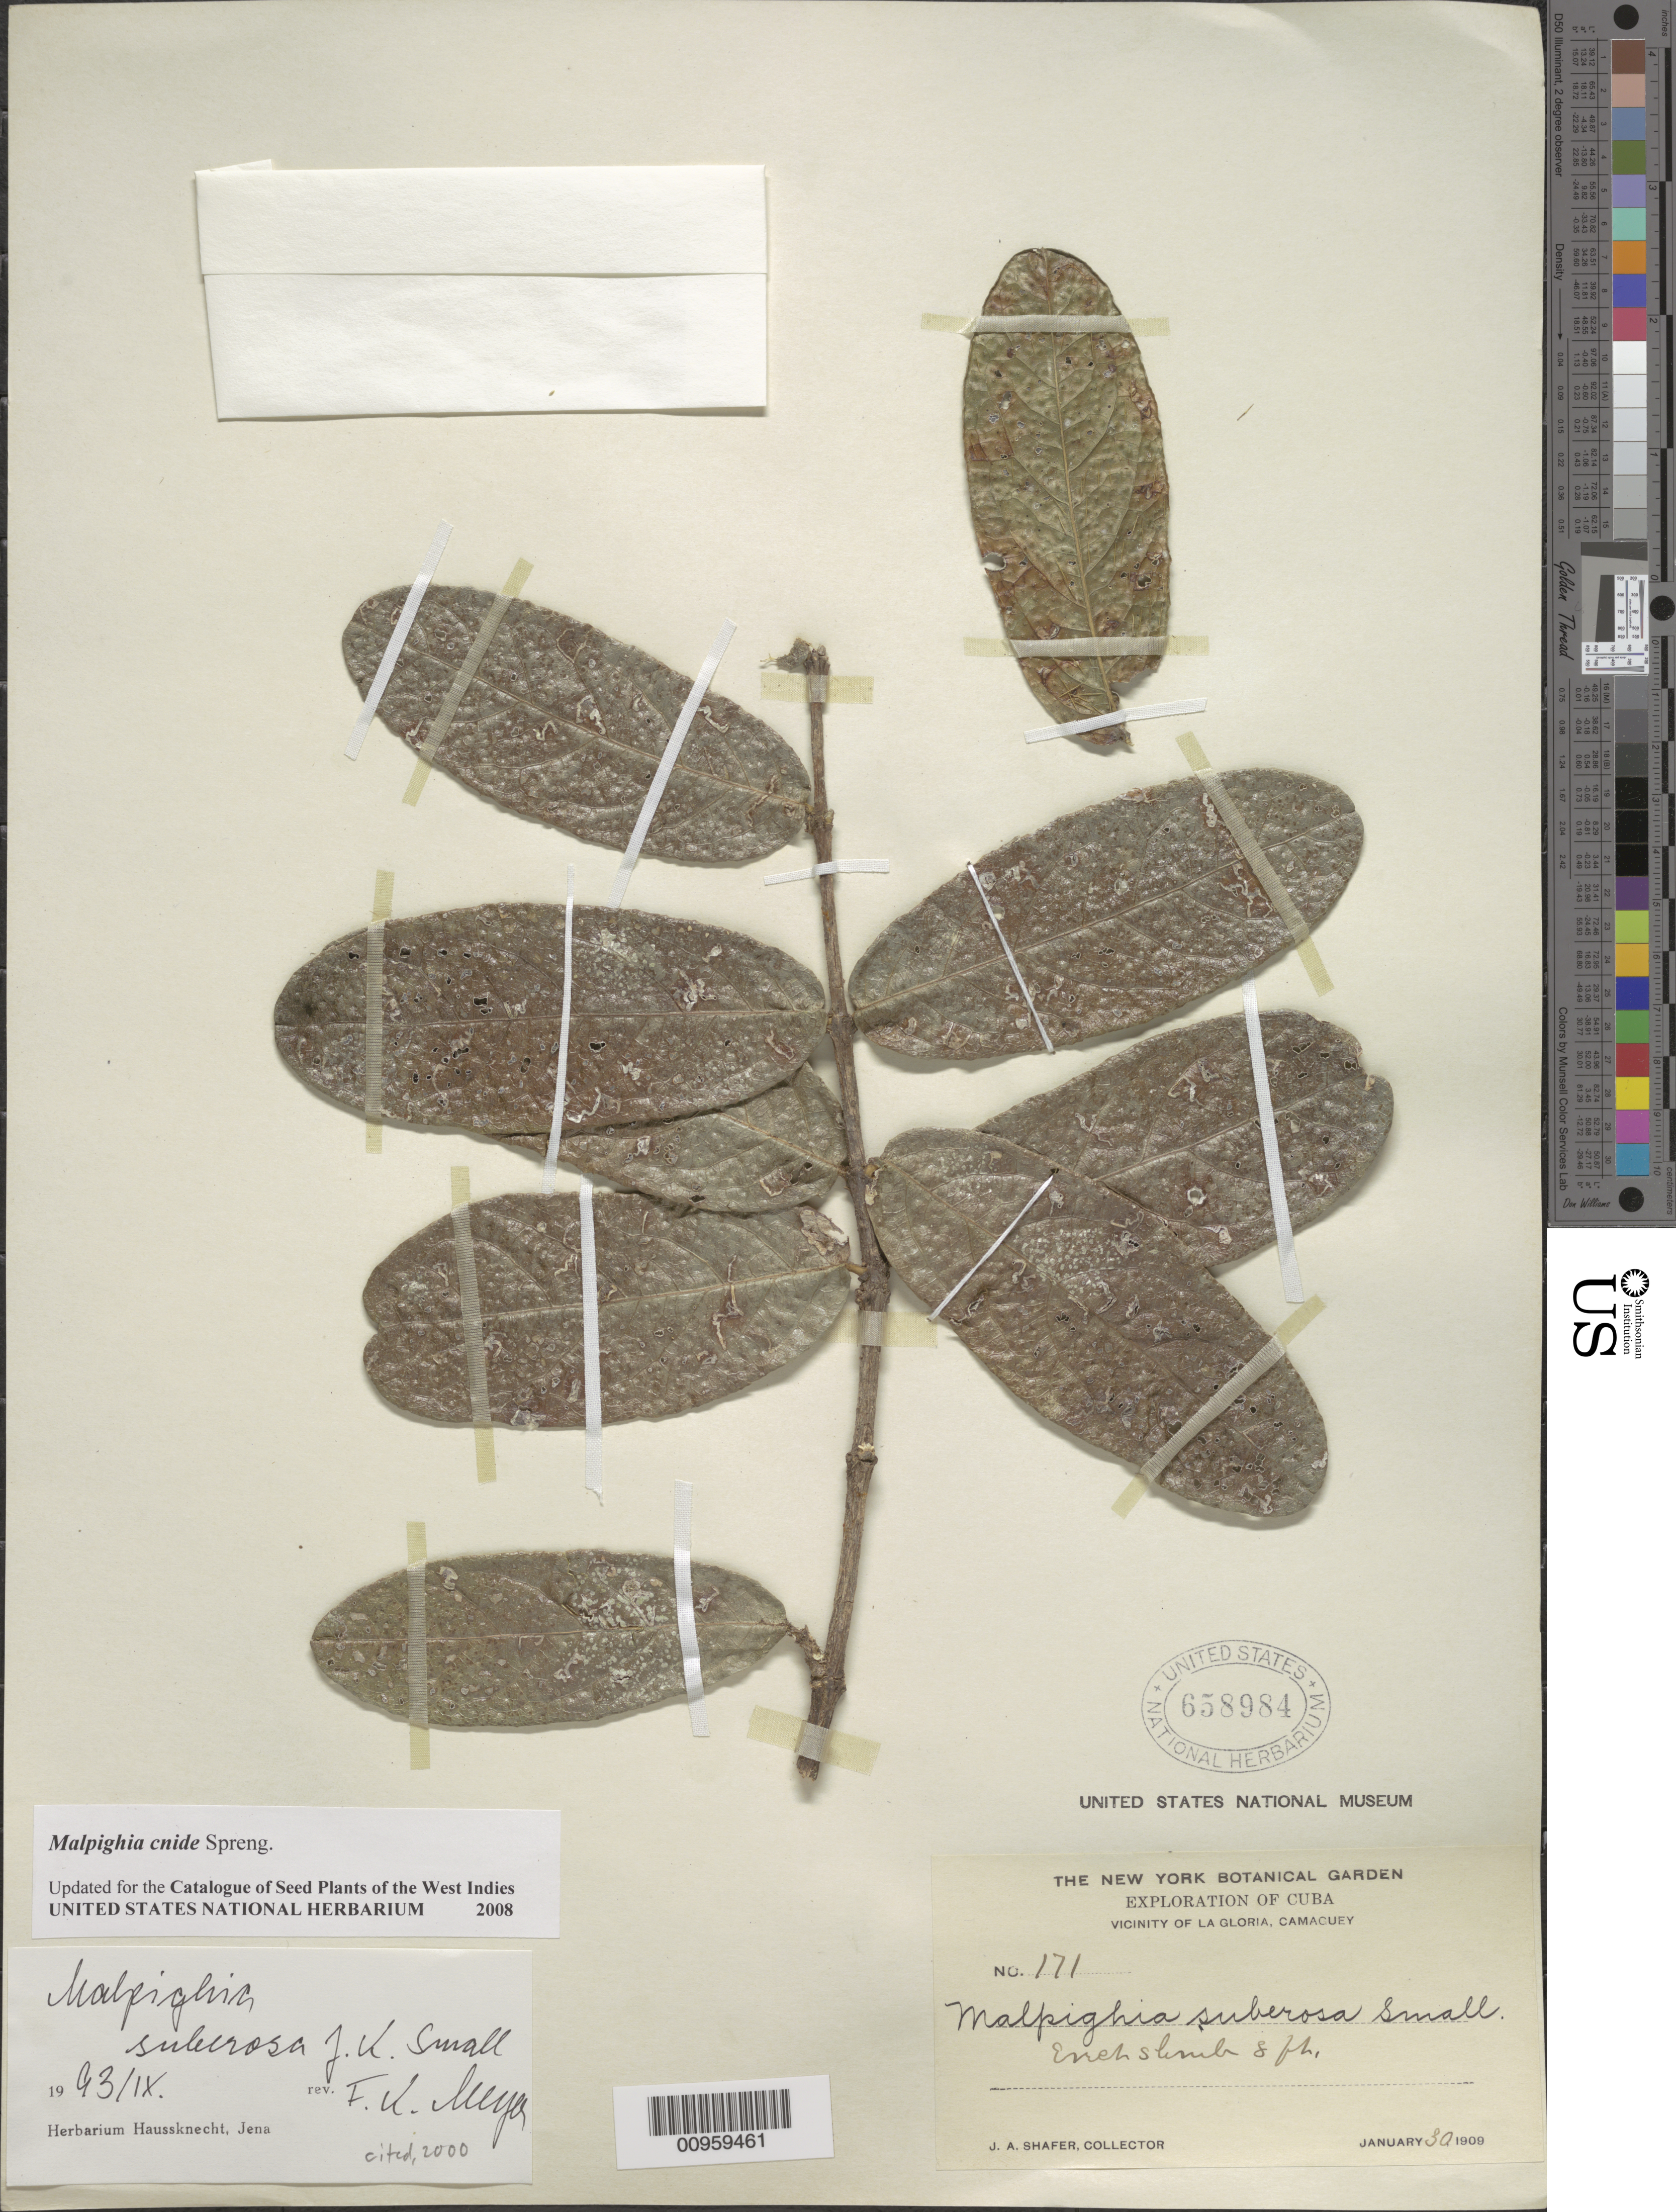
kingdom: Plantae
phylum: Tracheophyta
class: Magnoliopsida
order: Malpighiales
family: Malpighiaceae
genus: Malpighia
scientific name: Malpighia cnide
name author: Spreng.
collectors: J. A. Shafer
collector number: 171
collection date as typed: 30 Jan 1909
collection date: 1909-01-30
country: Cuba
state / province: Camagüey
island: Cuba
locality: Vicinity of La Gloria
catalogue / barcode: US 658984